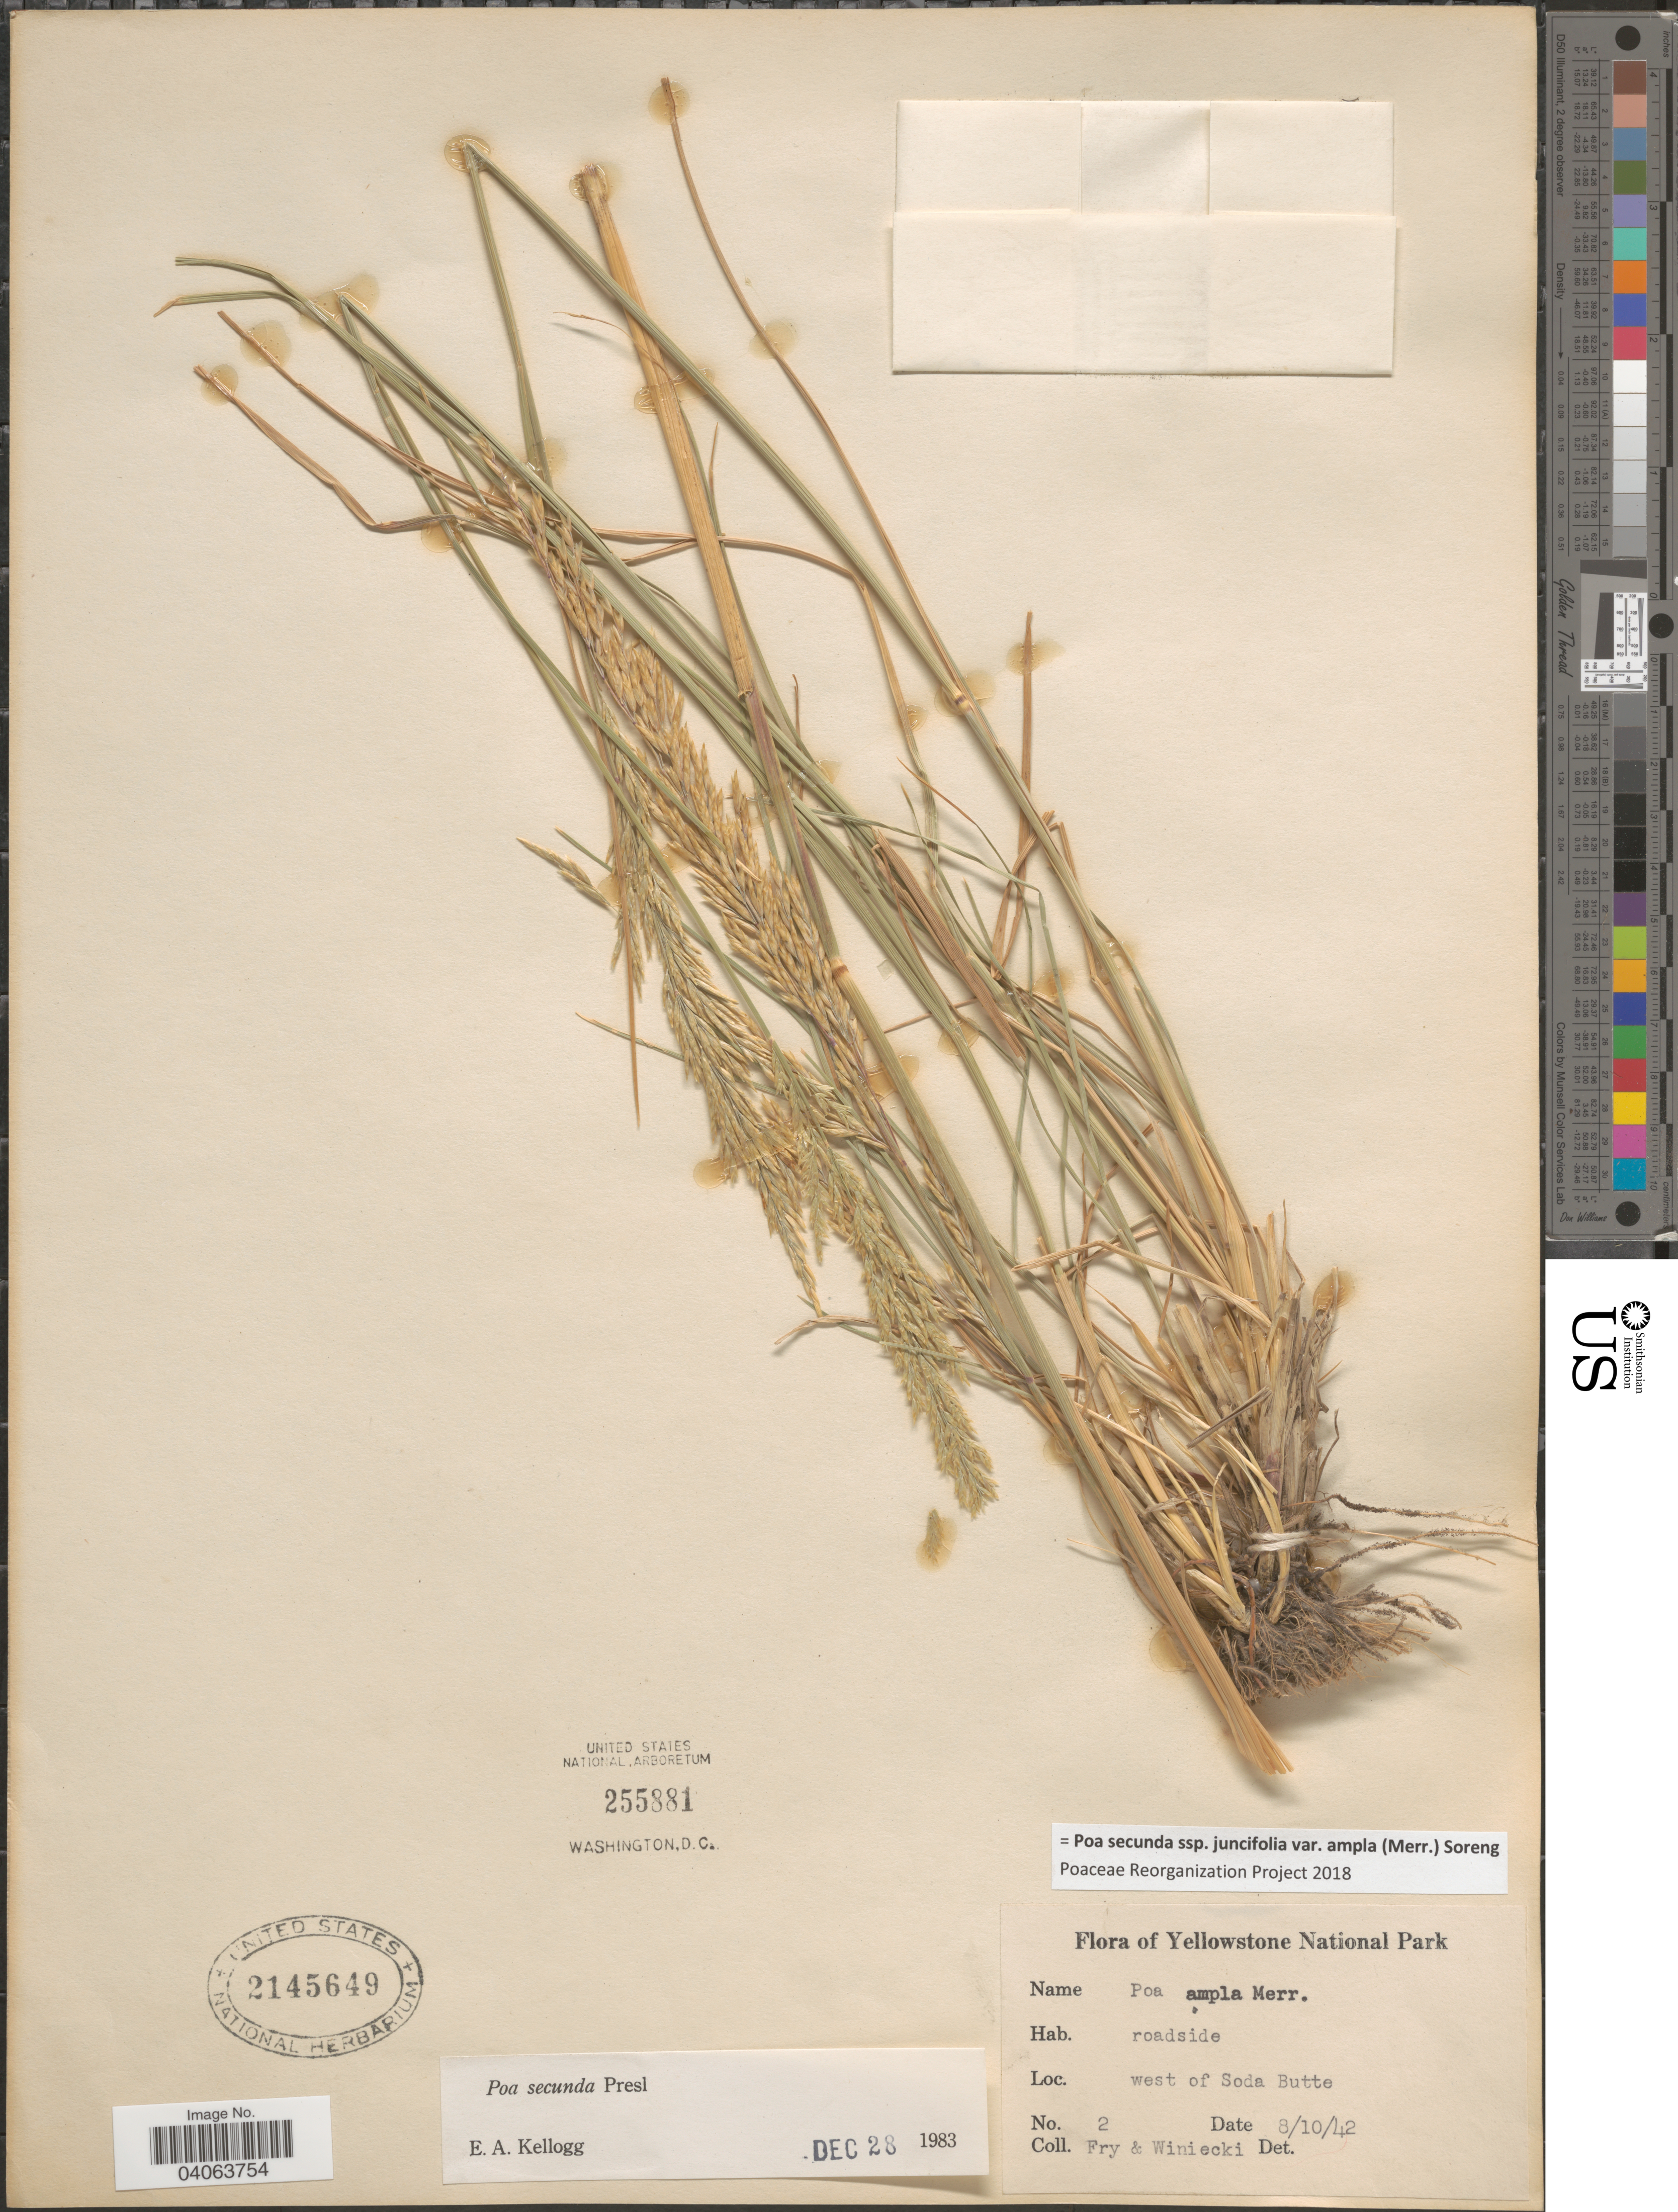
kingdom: Plantae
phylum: Tracheophyta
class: Liliopsida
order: Poales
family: Poaceae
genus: Poa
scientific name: Poa secunda subsp. juncifolia var. ampla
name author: (Merr.) Soreng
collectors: -. Fry & Winiecki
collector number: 2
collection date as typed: Transcribed d/m/y: 10/8/42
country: United States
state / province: Montana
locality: Yellowstone National Park. Roadside. West of Soda Butte.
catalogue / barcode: US 2145649